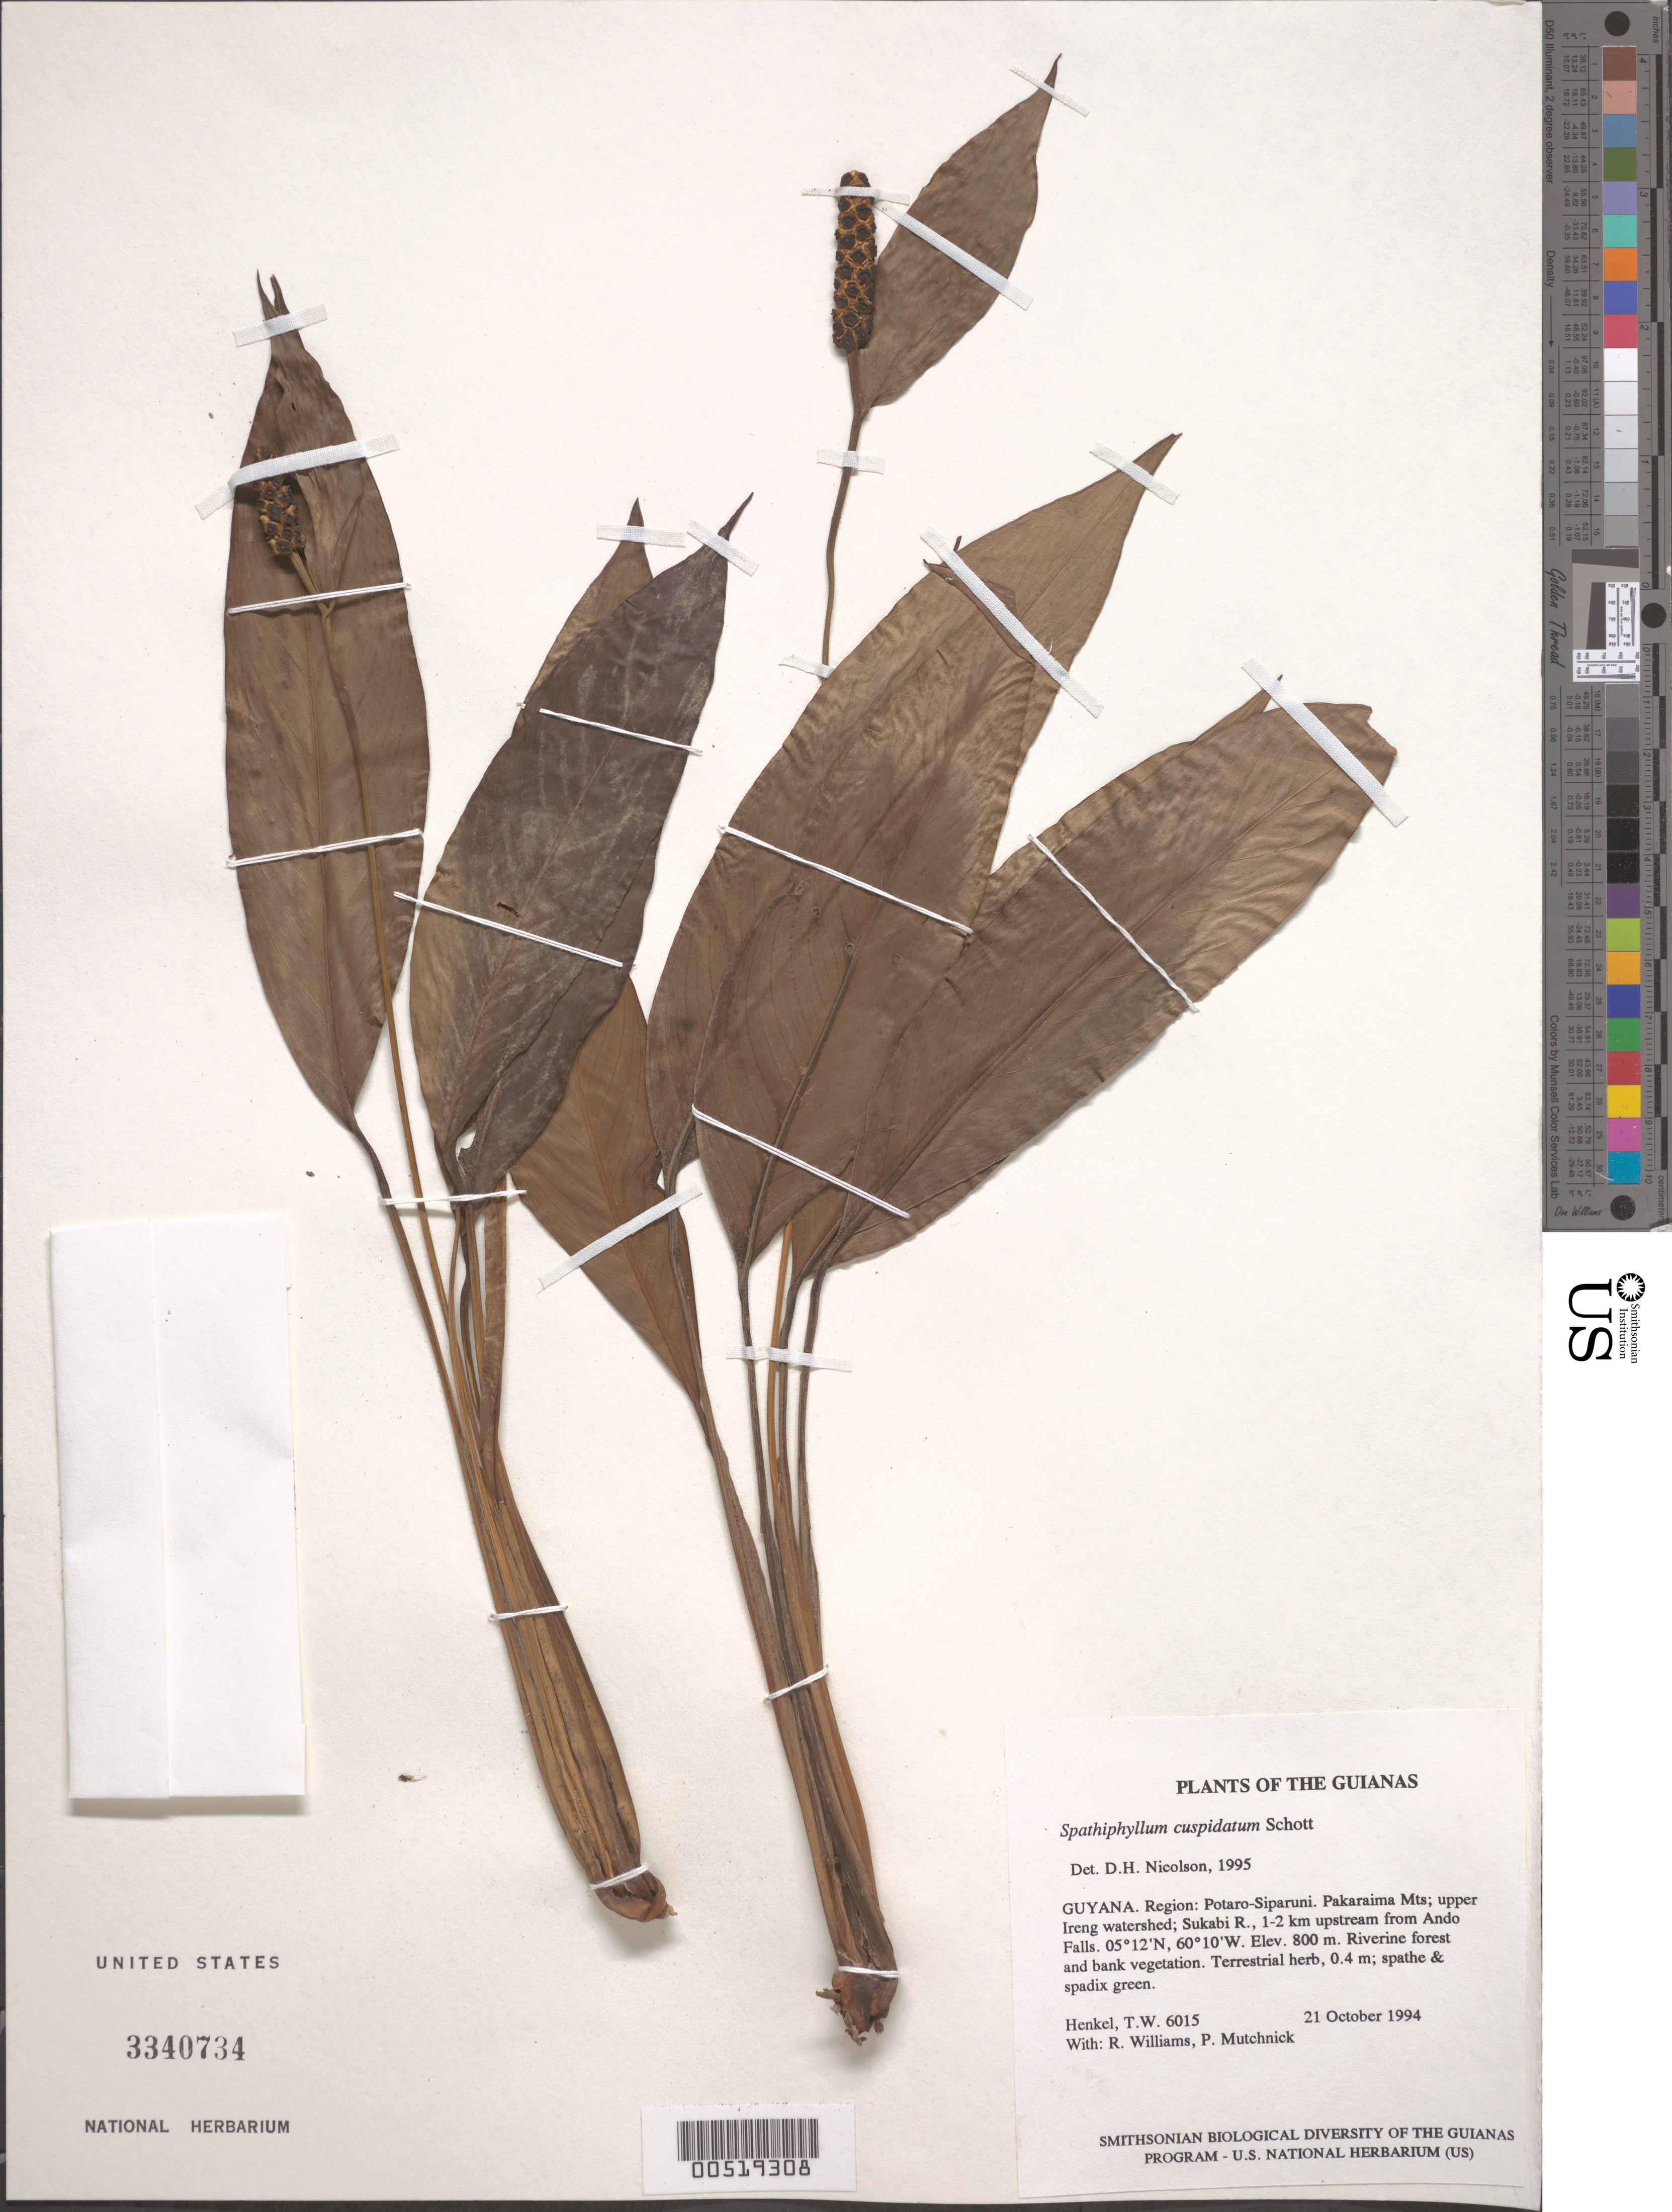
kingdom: Plantae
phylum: Tracheophyta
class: Liliopsida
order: Alismatales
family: Araceae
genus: Spathiphyllum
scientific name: Spathiphyllum cuspidatum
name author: Schott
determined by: Nicolson, Dan H.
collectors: T. Henkel, R. Williams & P. Mutchnick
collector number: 6015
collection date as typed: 21 October 1994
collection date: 1994-10-21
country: Guyana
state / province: Potaro-Siparuni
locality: Pakaraima Mts; upper Ireng watershed; Sukabi R., 1-2 km upstream from Ando Falls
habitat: Riverine forest and bank vegetation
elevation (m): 800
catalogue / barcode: US 3340734